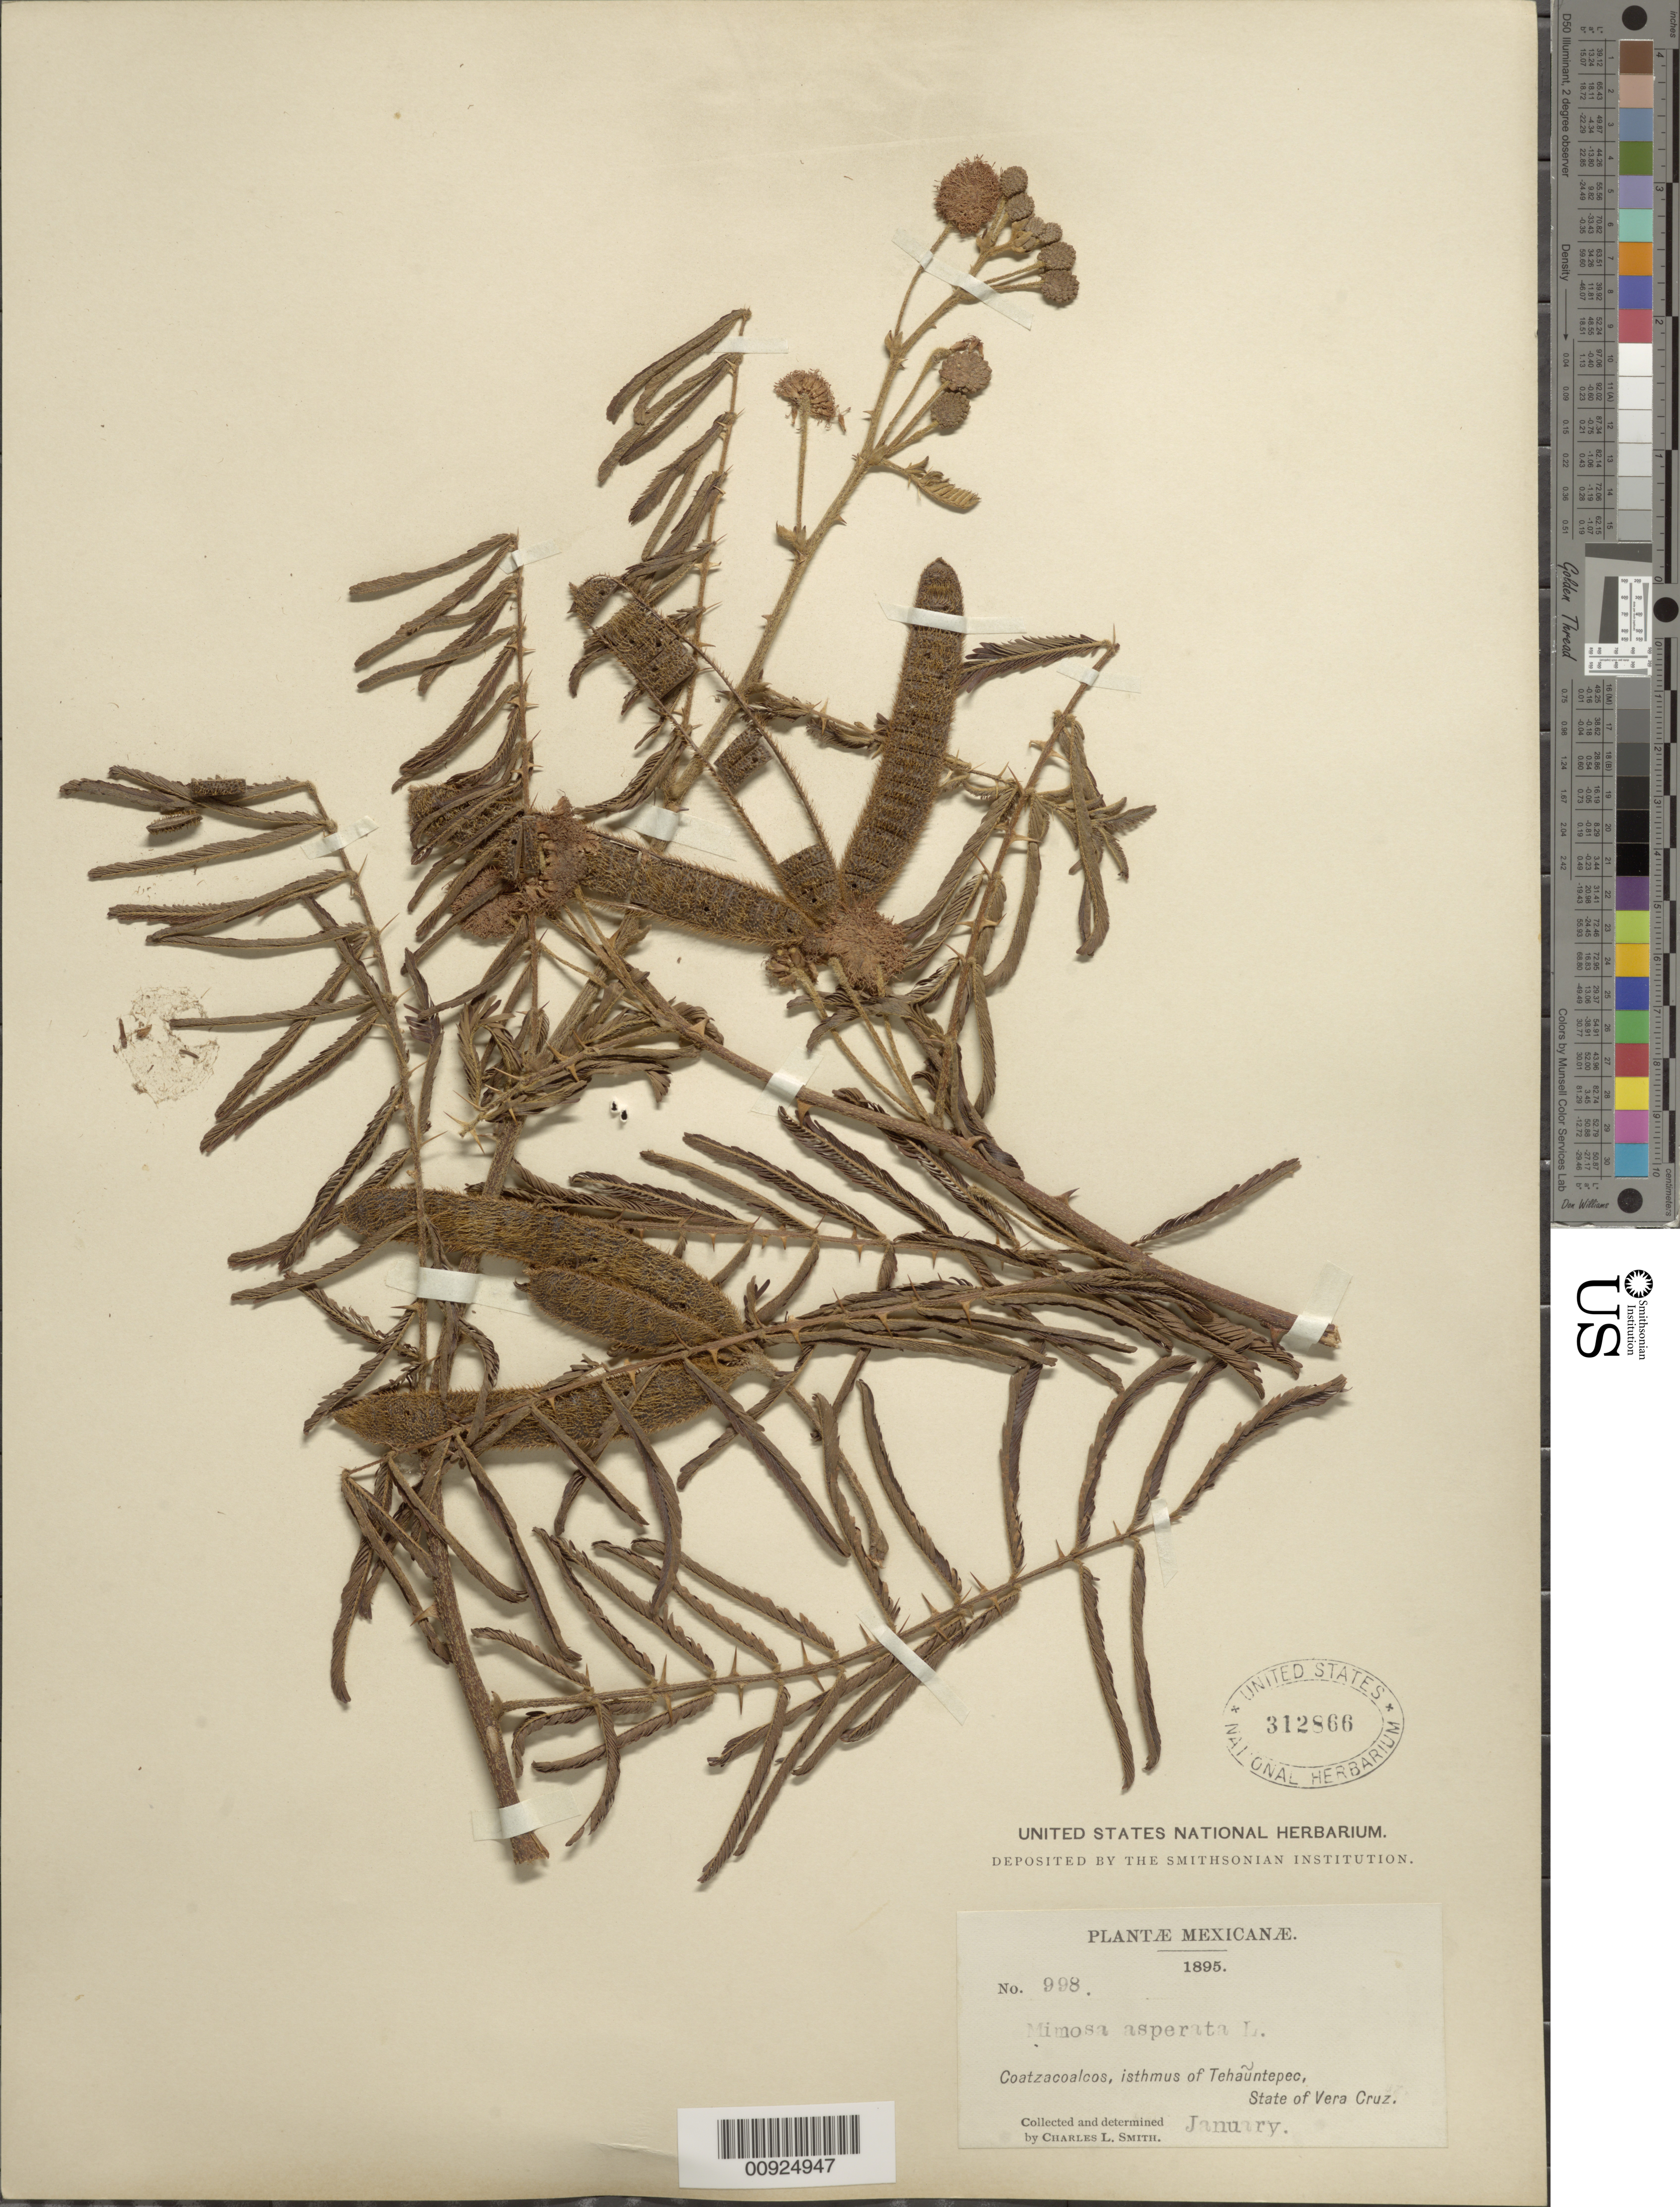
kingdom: Plantae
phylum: Tracheophyta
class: Magnoliopsida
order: Fabales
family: Fabaceae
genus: Mimosa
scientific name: Mimosa pigra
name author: L.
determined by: Strong, Mark T., (BOT), Smithsonian Institution - National Museum of Natural History (UNITED STATES)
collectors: C. L. Smith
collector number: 998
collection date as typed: Jan 1895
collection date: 1895-01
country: Mexico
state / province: Veracruz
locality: Coatzacoalcos, isthmus of Tehuantepec, State of Veracruz.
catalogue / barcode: US 312866